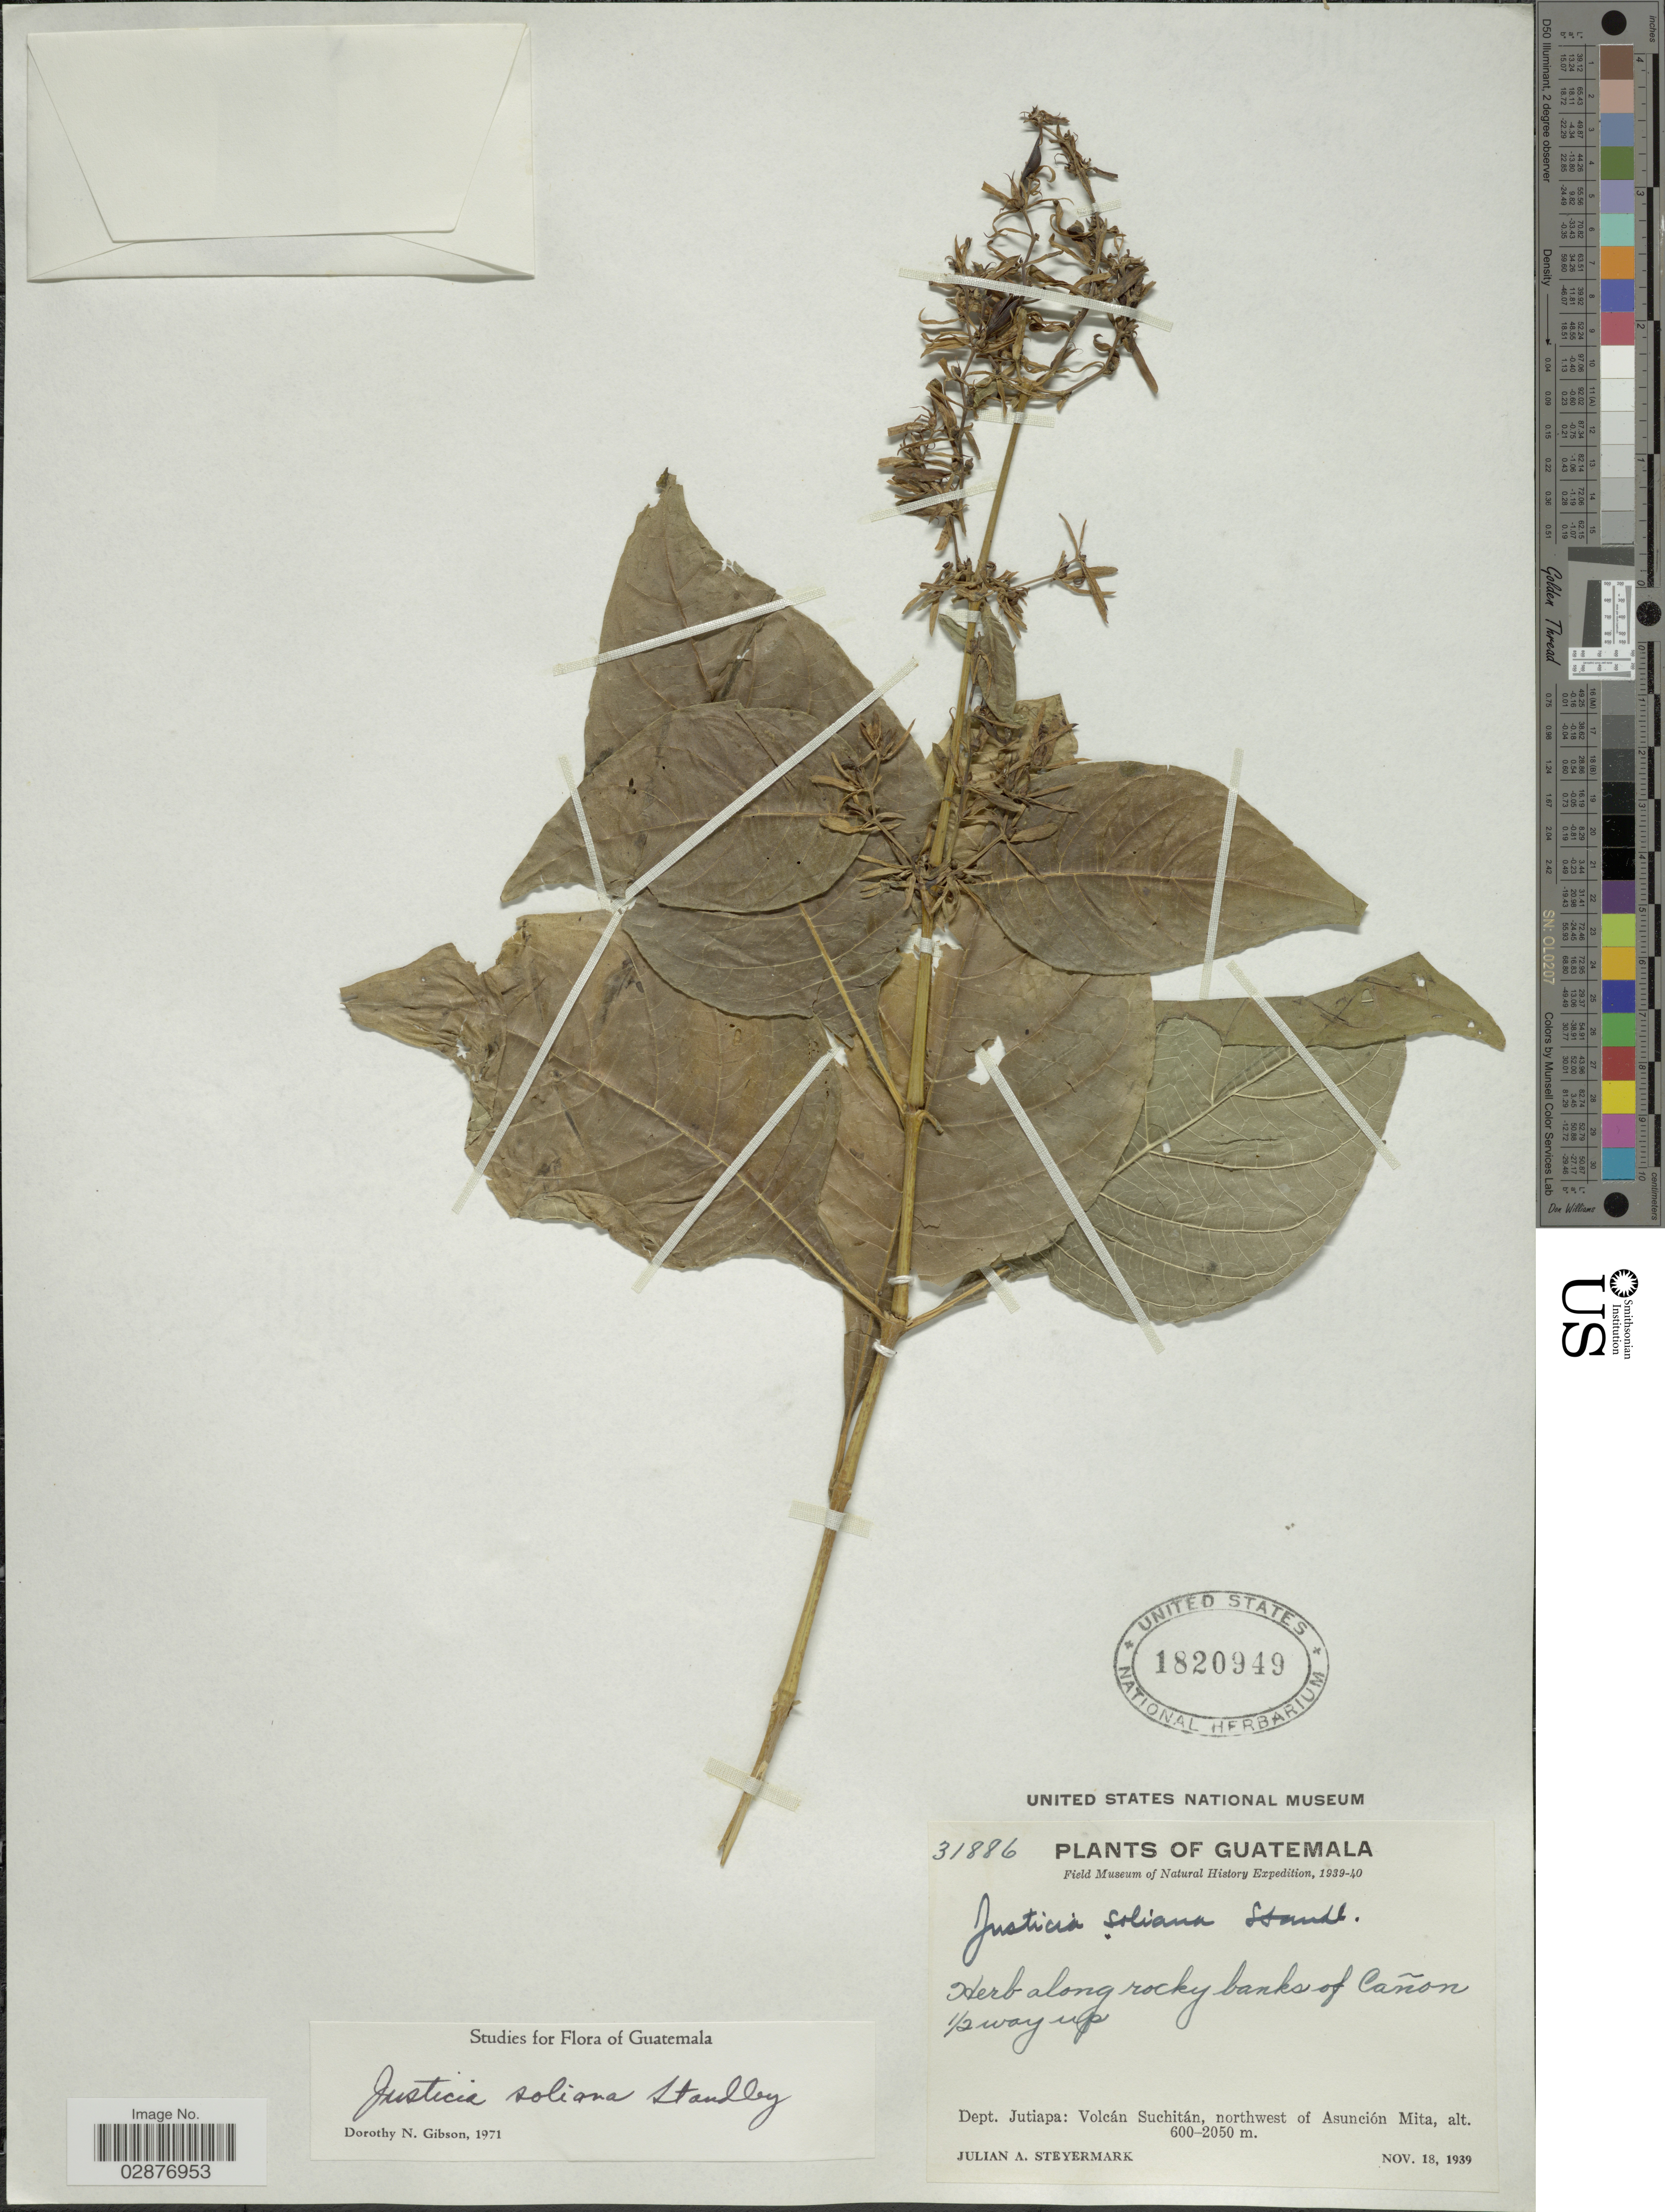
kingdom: Plantae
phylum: Tracheophyta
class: Magnoliopsida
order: Lamiales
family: Acanthaceae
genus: Justicia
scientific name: Justicia soliana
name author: Standl.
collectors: J. Steyermark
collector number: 31886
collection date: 1939-11-18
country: Guatemala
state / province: Jutiapa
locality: Dept. Jutiapa: Volcán Suchitán, northwest of Asunción Mita.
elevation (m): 600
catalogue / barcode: US 1820949